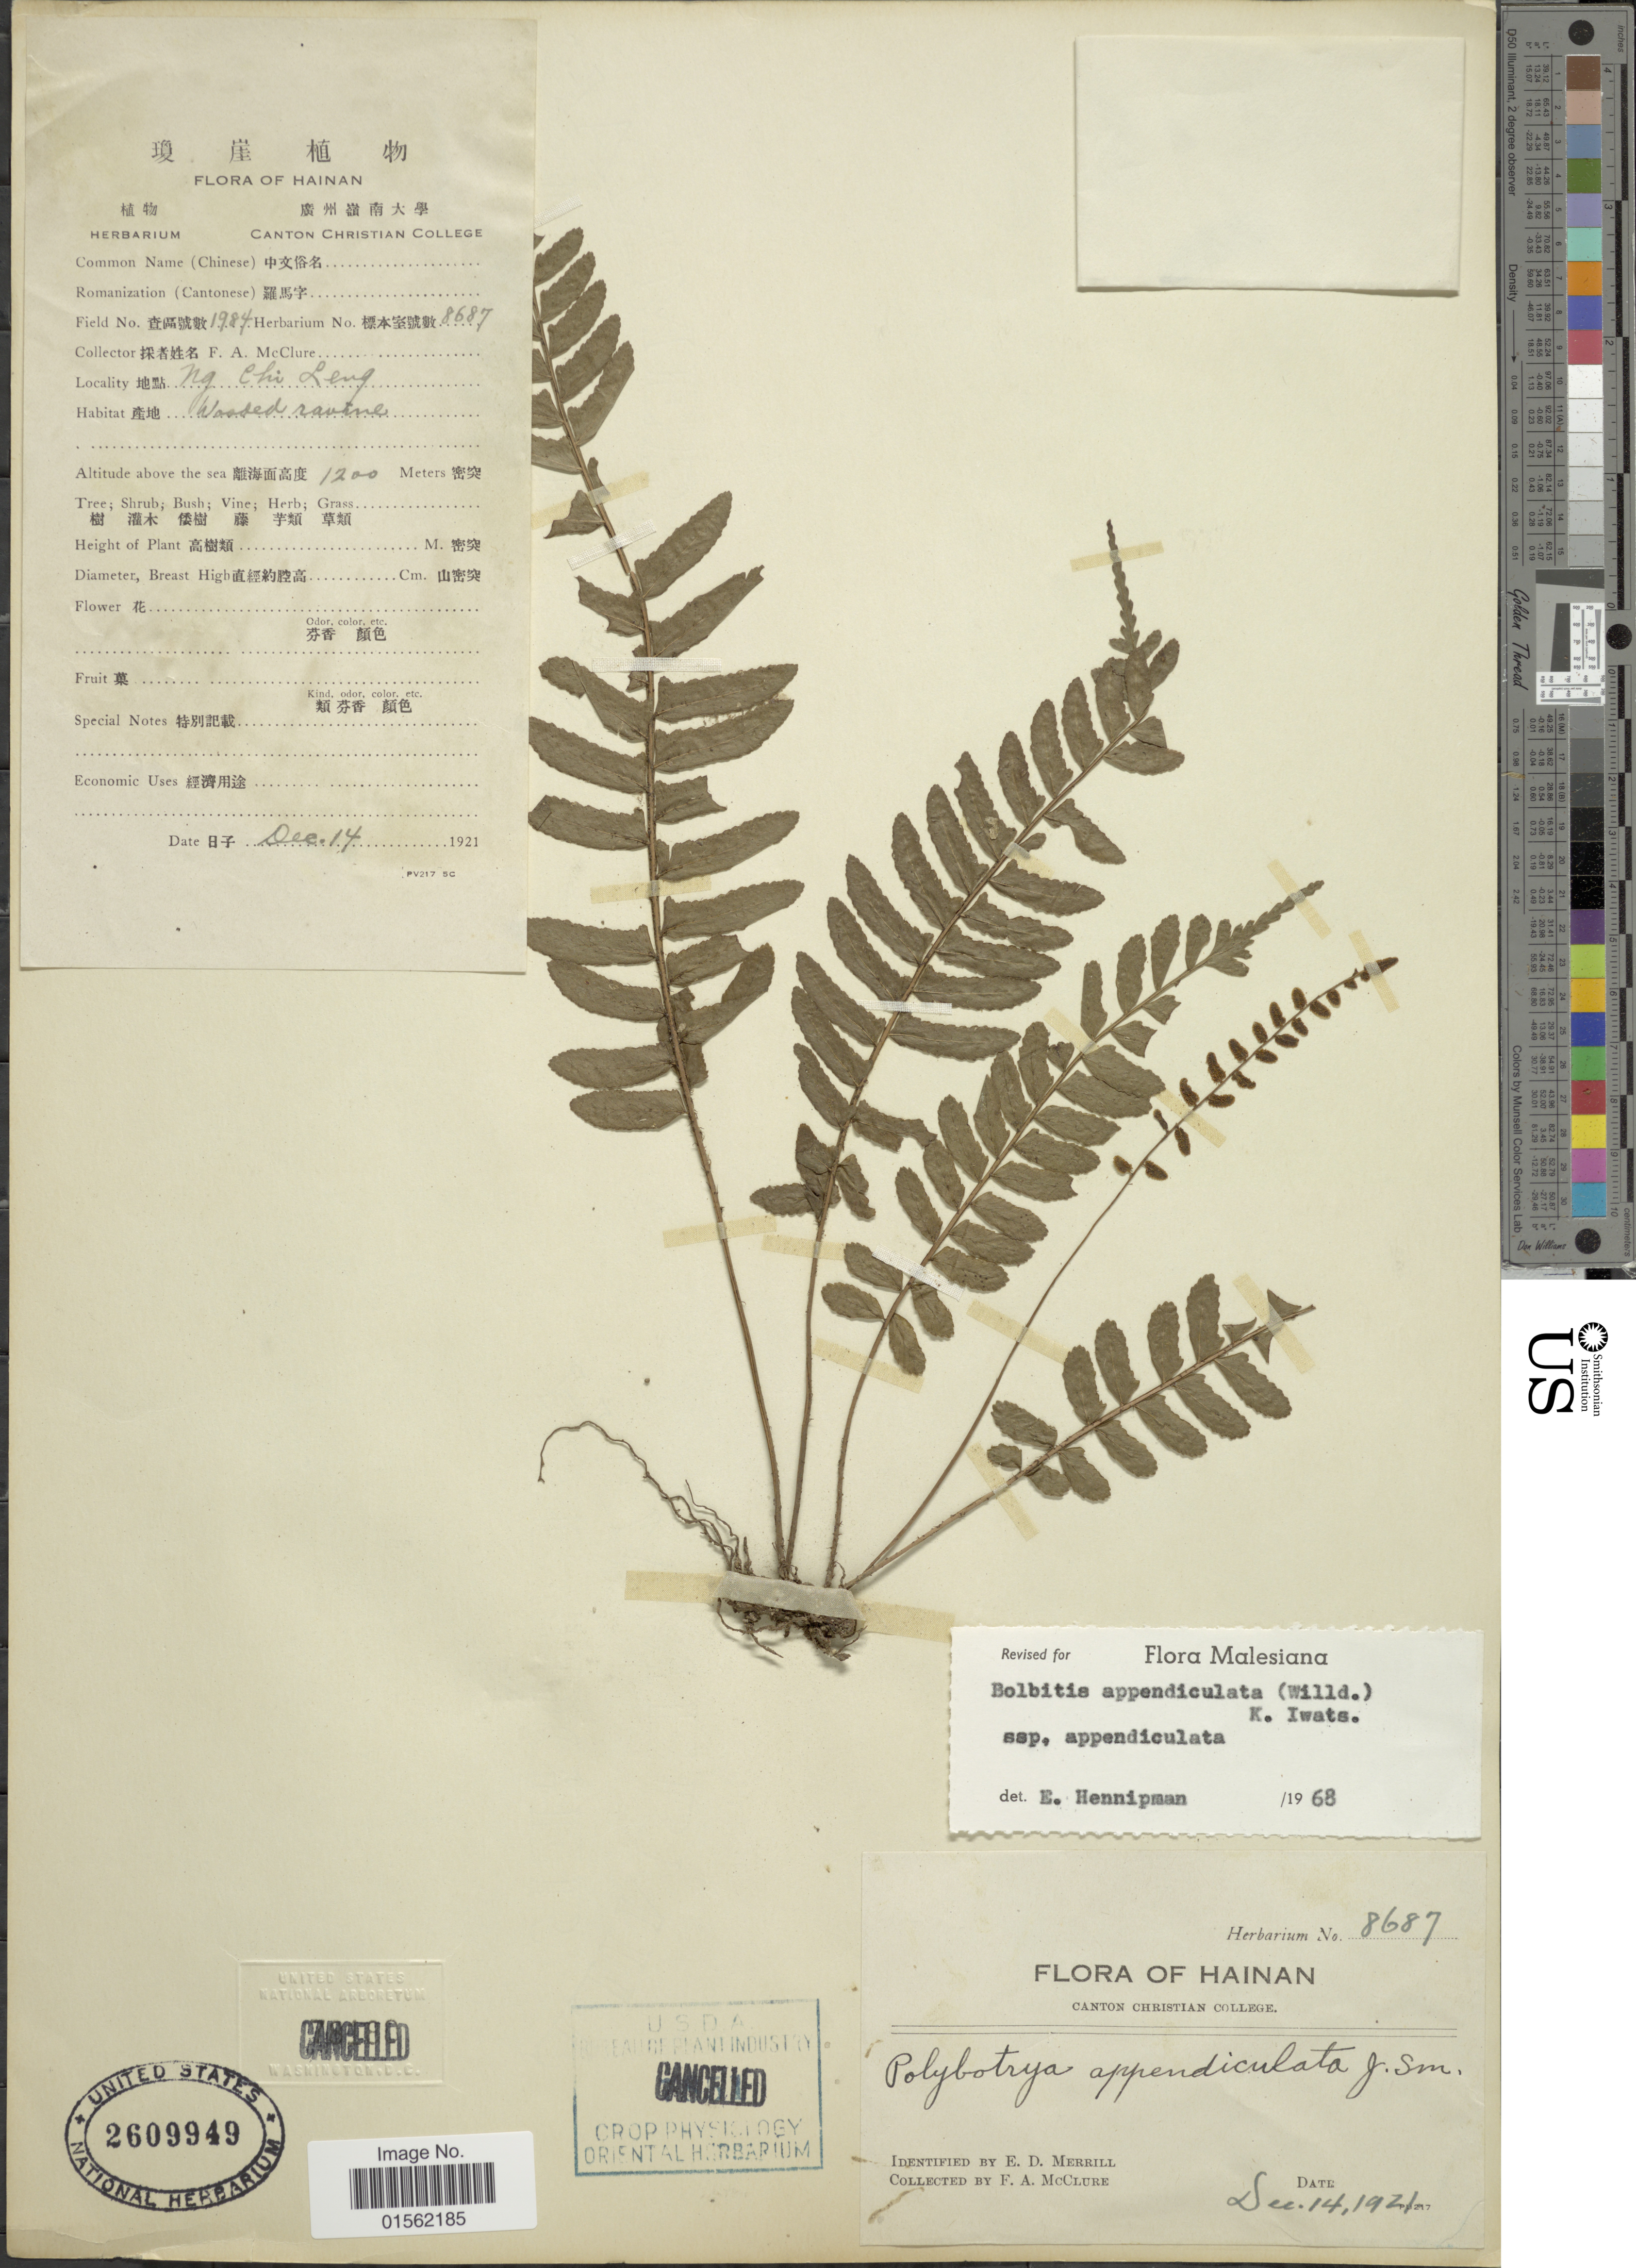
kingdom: Plantae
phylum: Tracheophyta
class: Polypodiopsida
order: Polypodiales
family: Dryopteridaceae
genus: Bolbitis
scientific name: Bolbitis appendiculata var. appendiculata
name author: (Willd.) K. Iwats.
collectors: F. A. McClure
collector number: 8687 /1984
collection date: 1921-12-14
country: China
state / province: Hainan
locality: Ng Chi Leng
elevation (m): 1200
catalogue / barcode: US 2609949